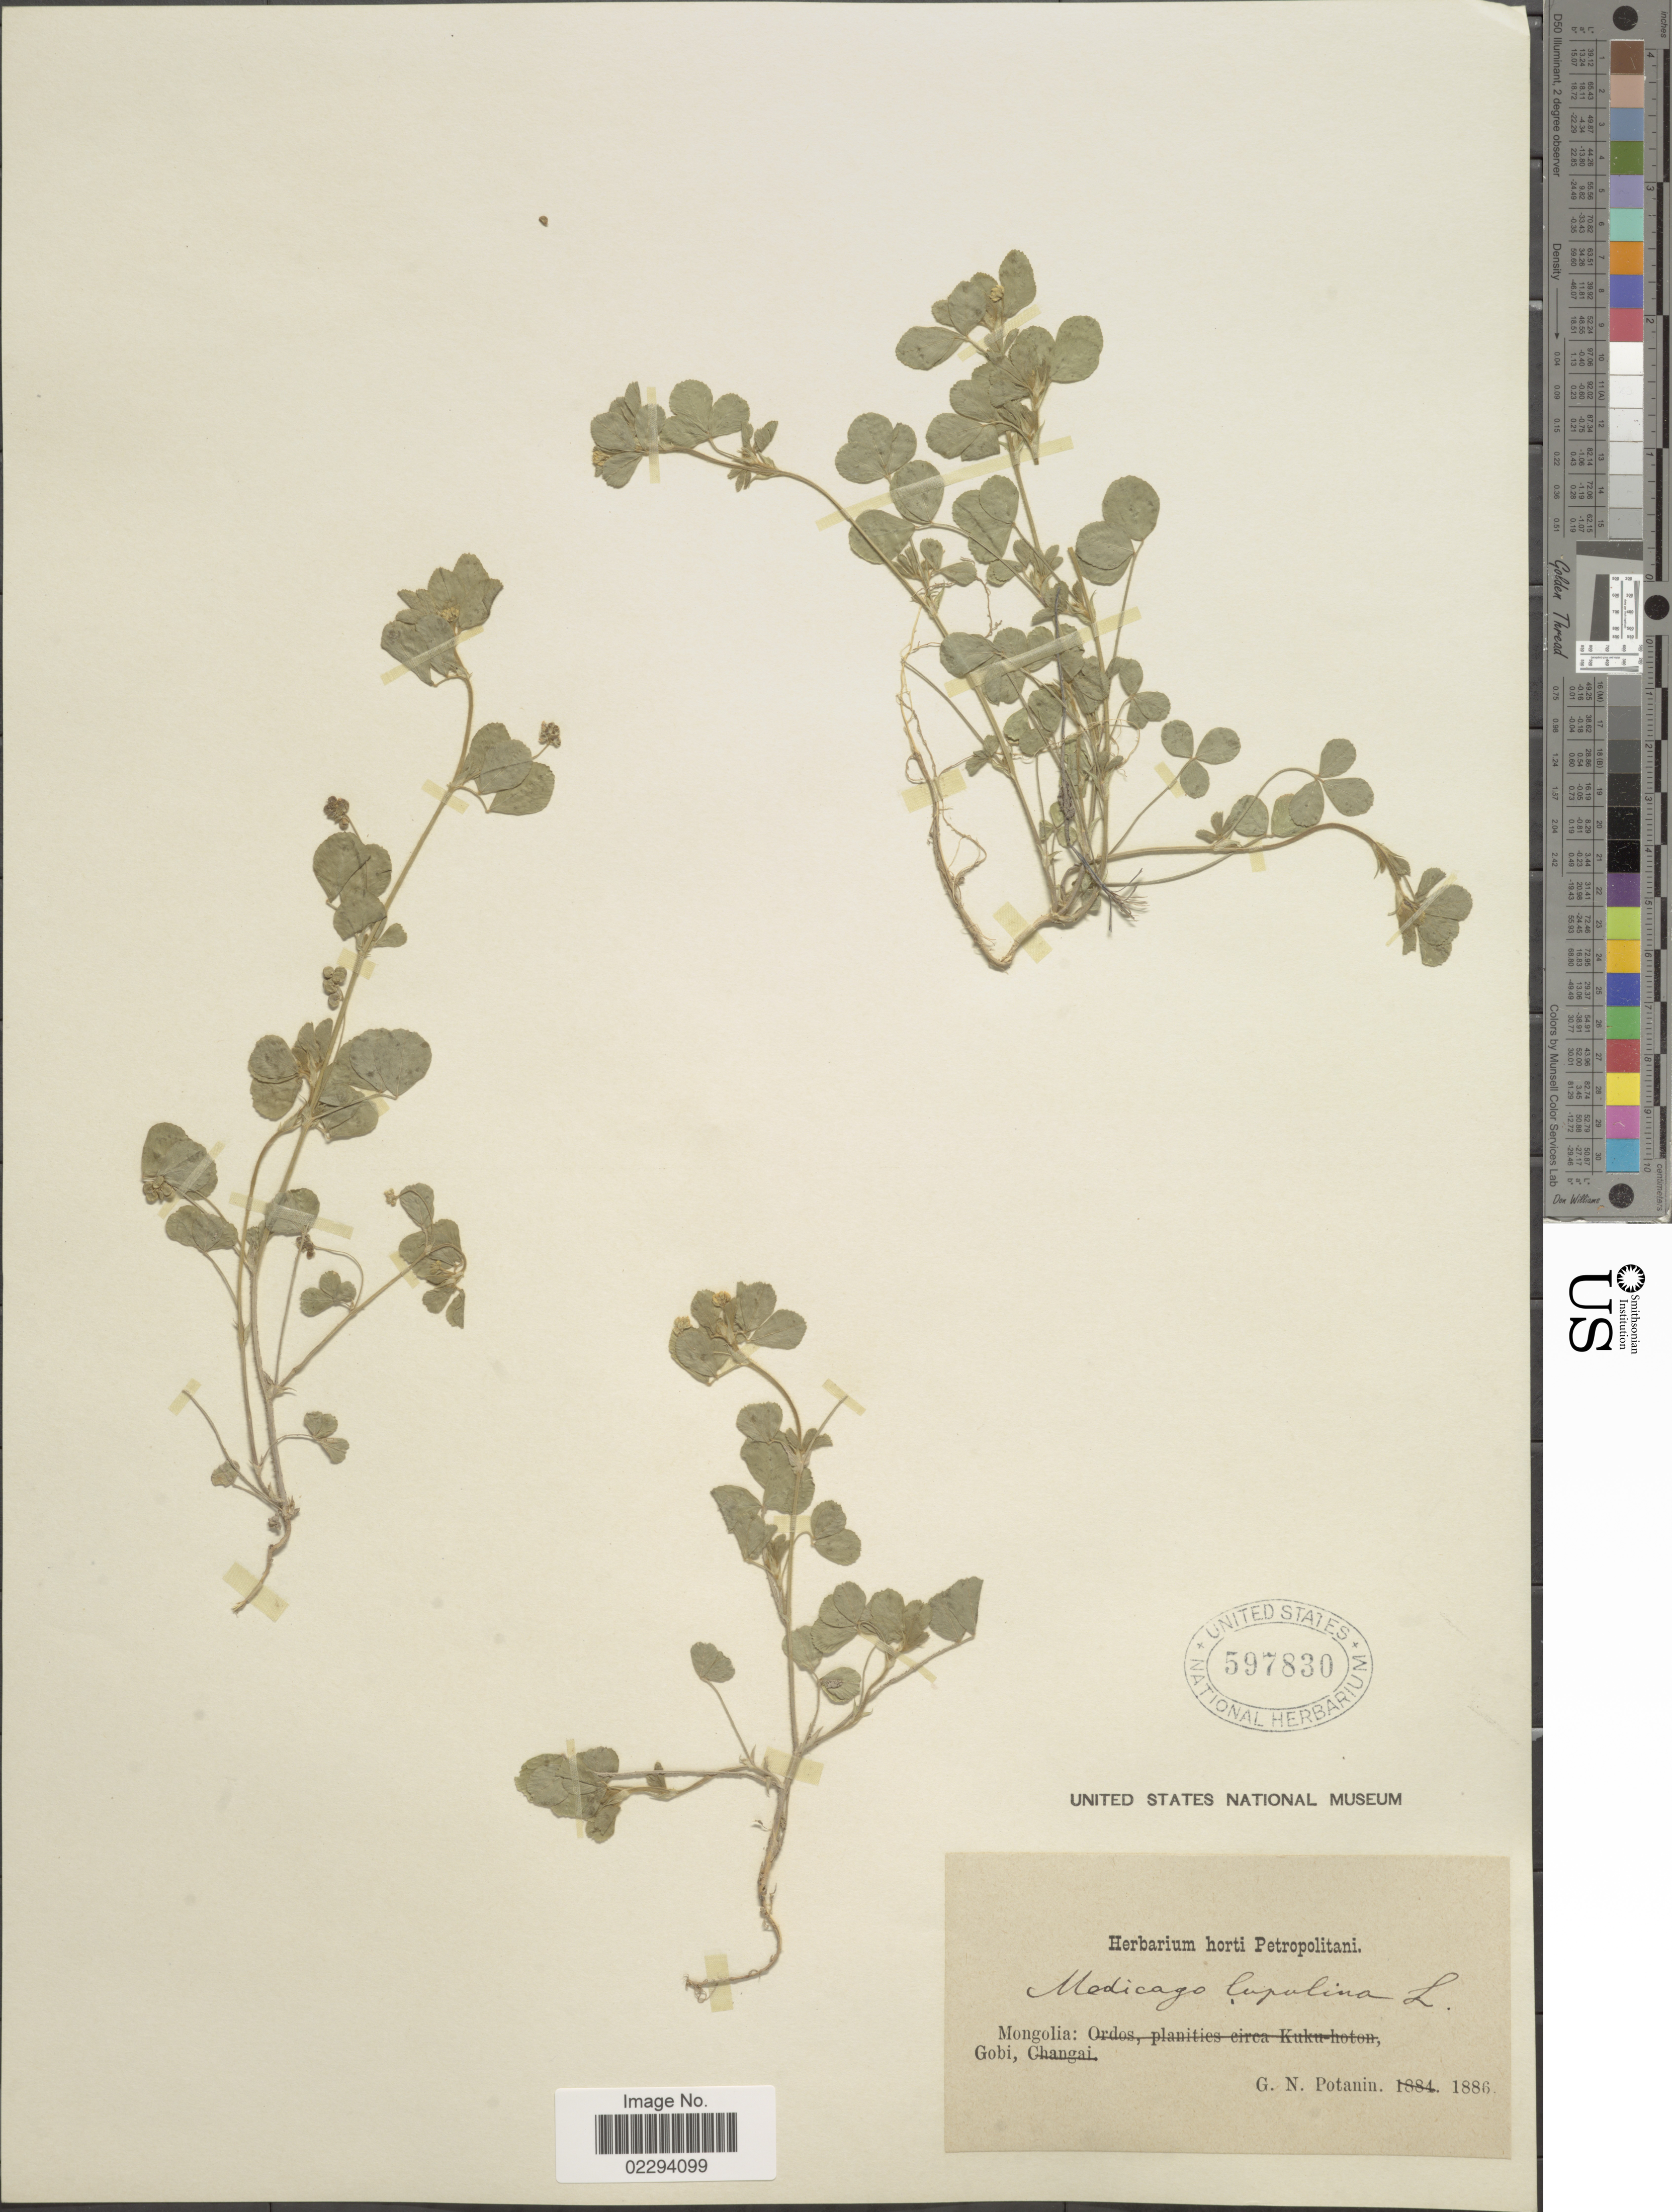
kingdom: Plantae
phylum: Tracheophyta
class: Magnoliopsida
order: Fabales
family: Fabaceae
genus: Medicago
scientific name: Medicago lupulina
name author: L.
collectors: G. Potanin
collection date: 1886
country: Mongolia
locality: Gobi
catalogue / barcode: US 597830